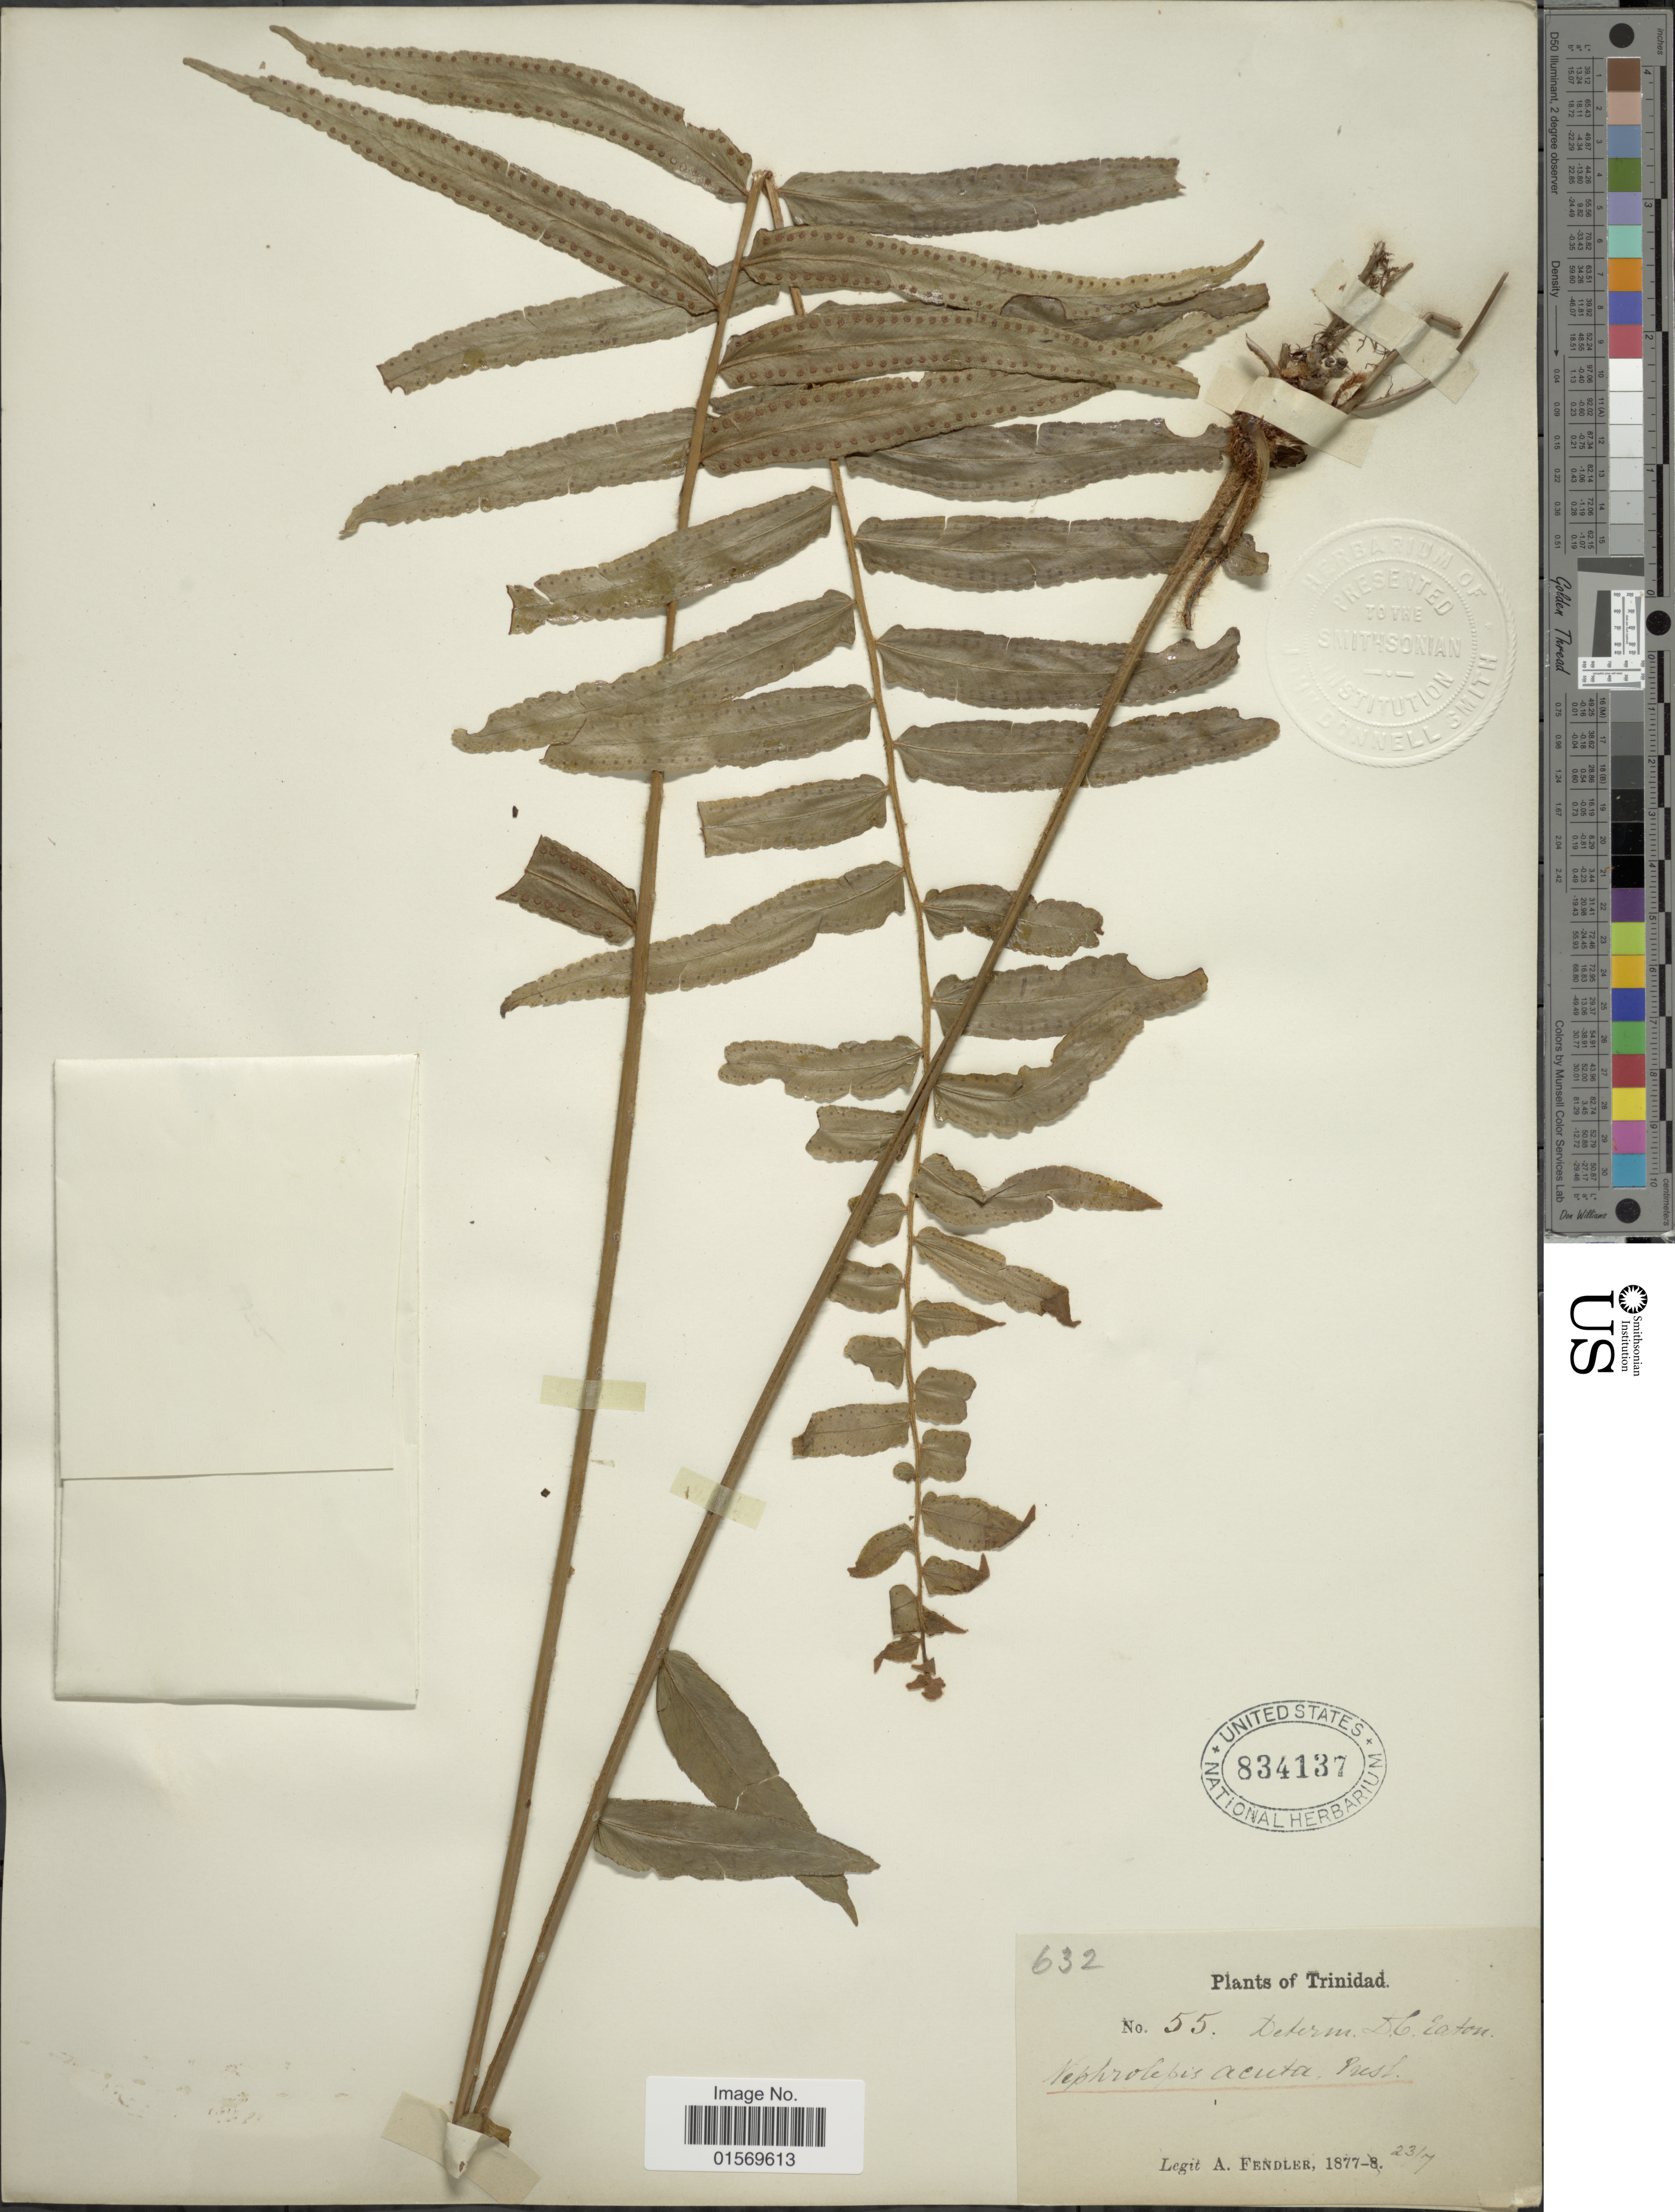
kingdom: Plantae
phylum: Tracheophyta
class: Polypodiopsida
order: Polypodiales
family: Nephrolepidaceae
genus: Nephrolepis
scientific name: Nephrolepis biserrata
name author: (Sw.) Schott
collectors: A. Fendler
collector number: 55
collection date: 1877-07-23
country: Trinidad and Tobago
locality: Trinidad.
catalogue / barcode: US 834137